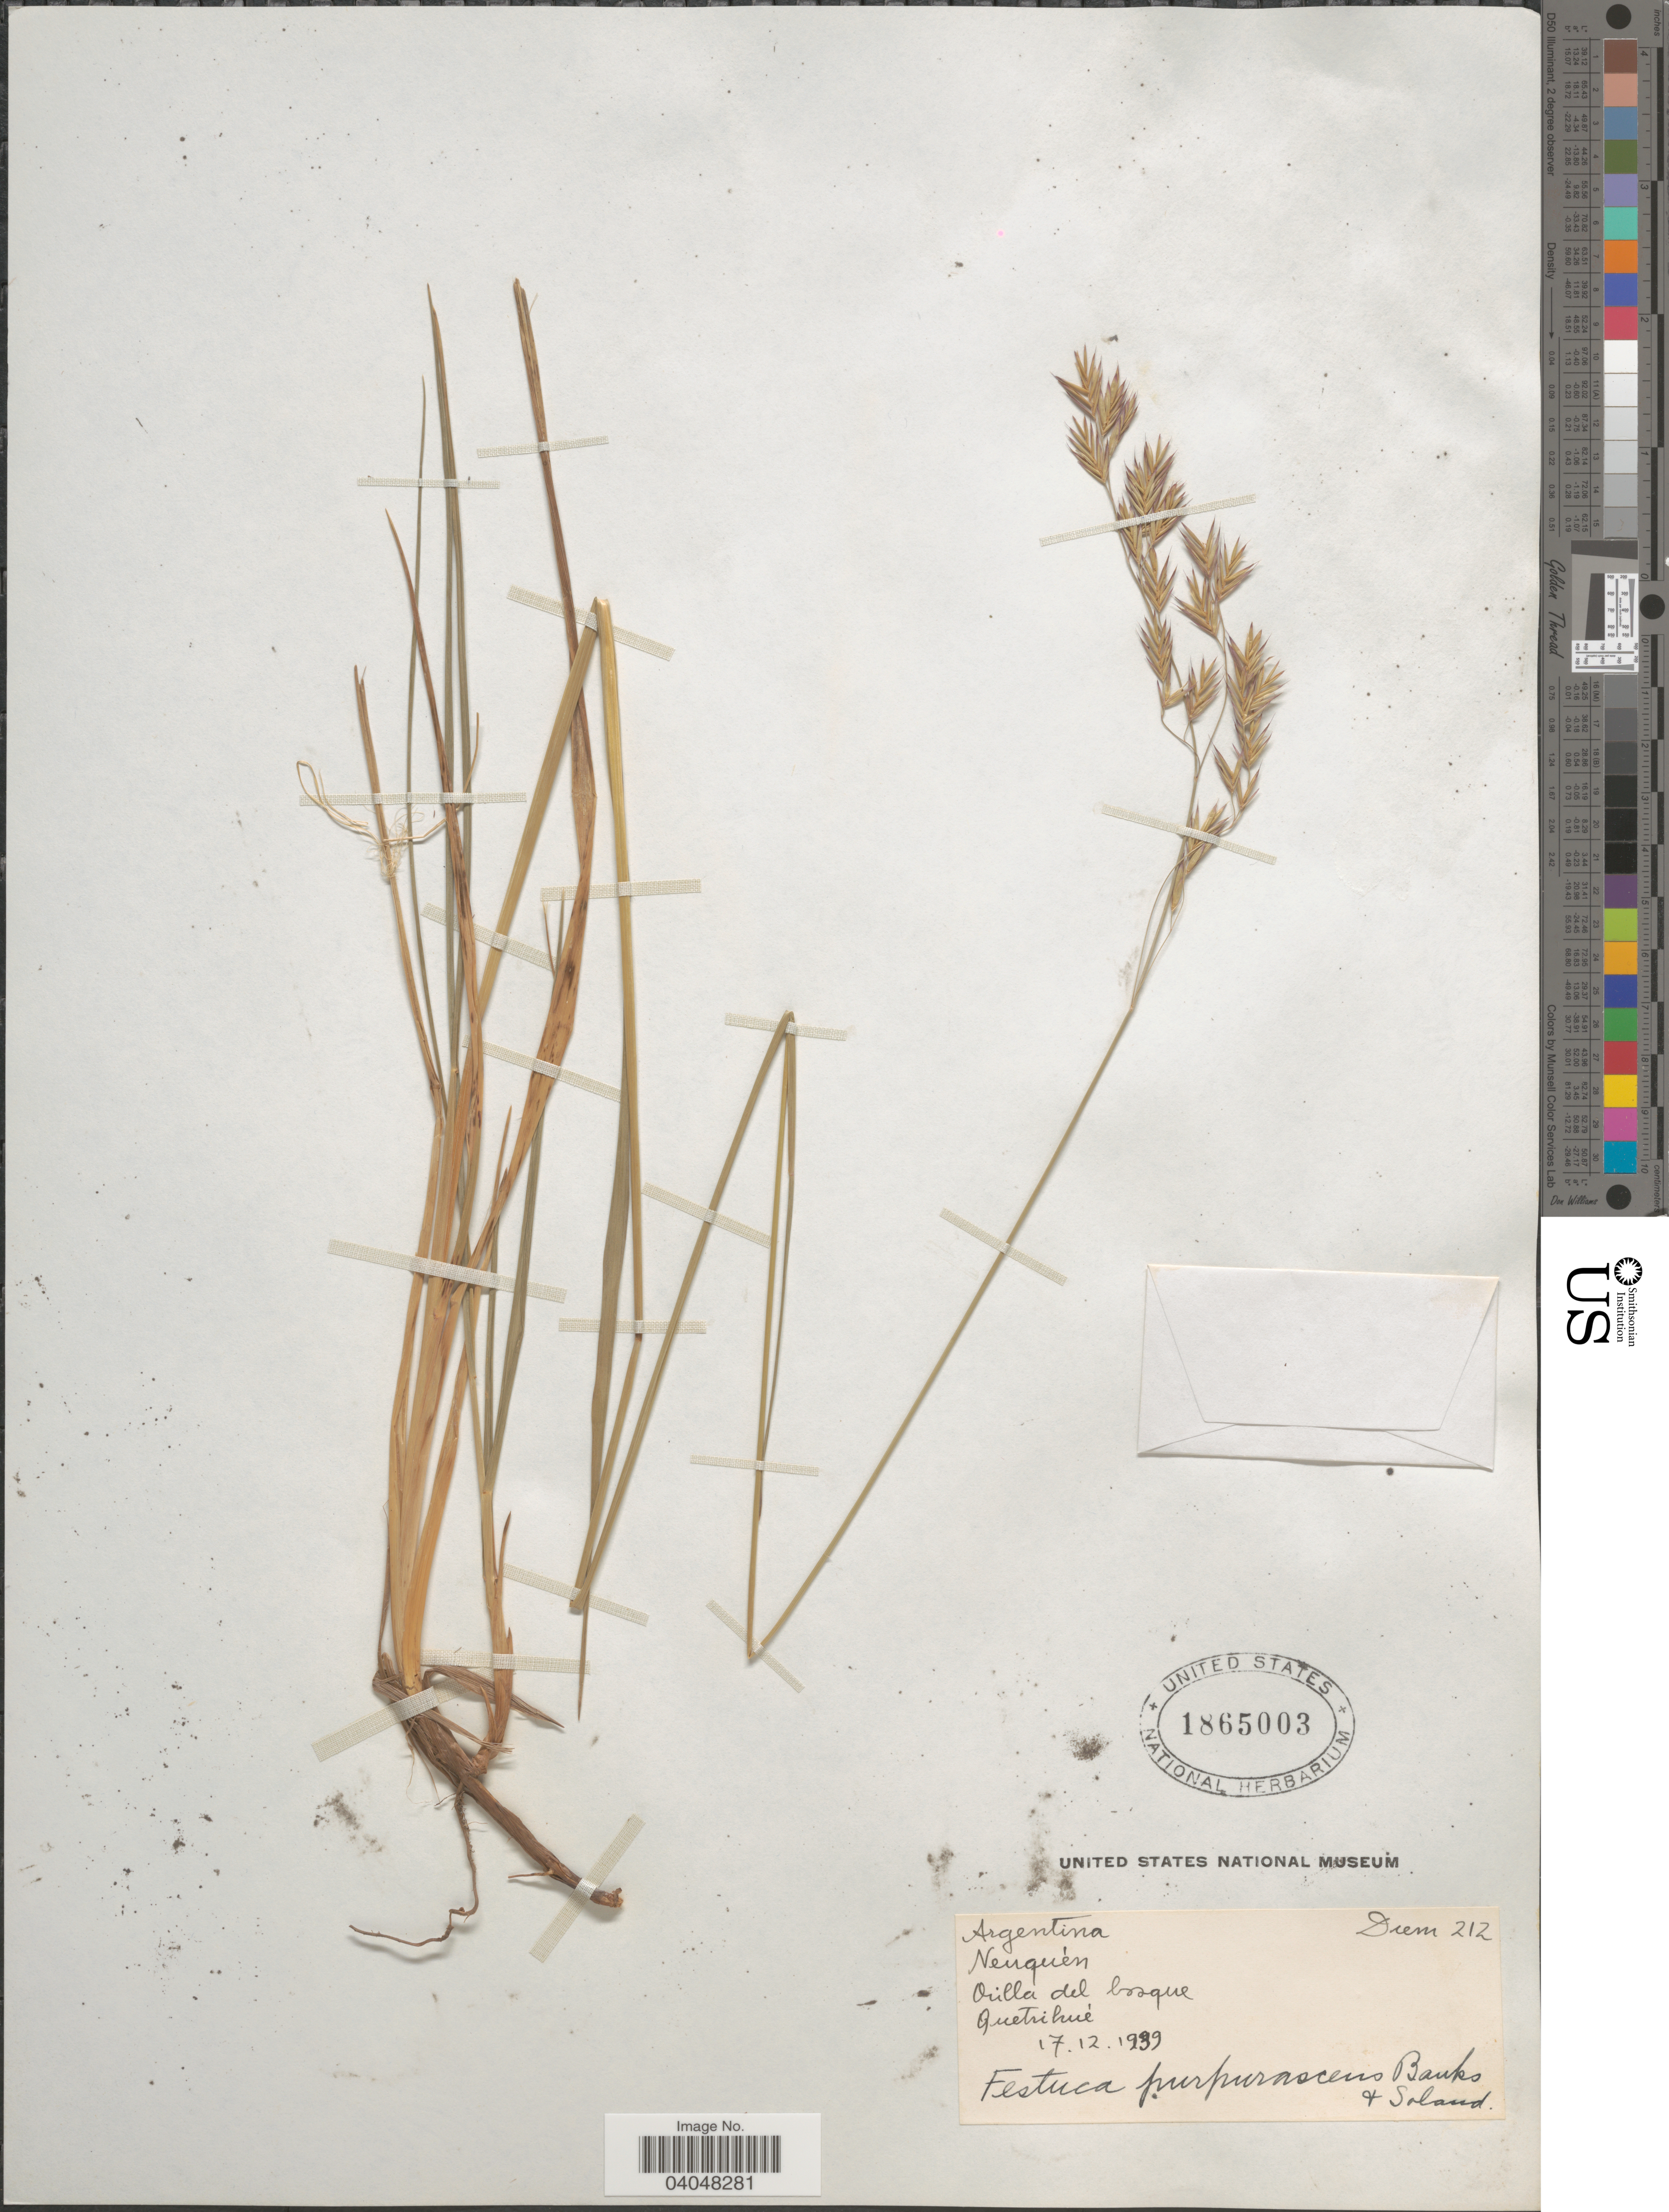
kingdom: Plantae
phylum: Tracheophyta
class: Liliopsida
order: Poales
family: Poaceae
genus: Festuca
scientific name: Festuca purpurascens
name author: Banks & Sol. ex Hook. f.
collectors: Diem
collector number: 212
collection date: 1939-12-17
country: Argentina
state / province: Neuquen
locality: Orilla del bosque. Quetrihué.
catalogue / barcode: US 1865003